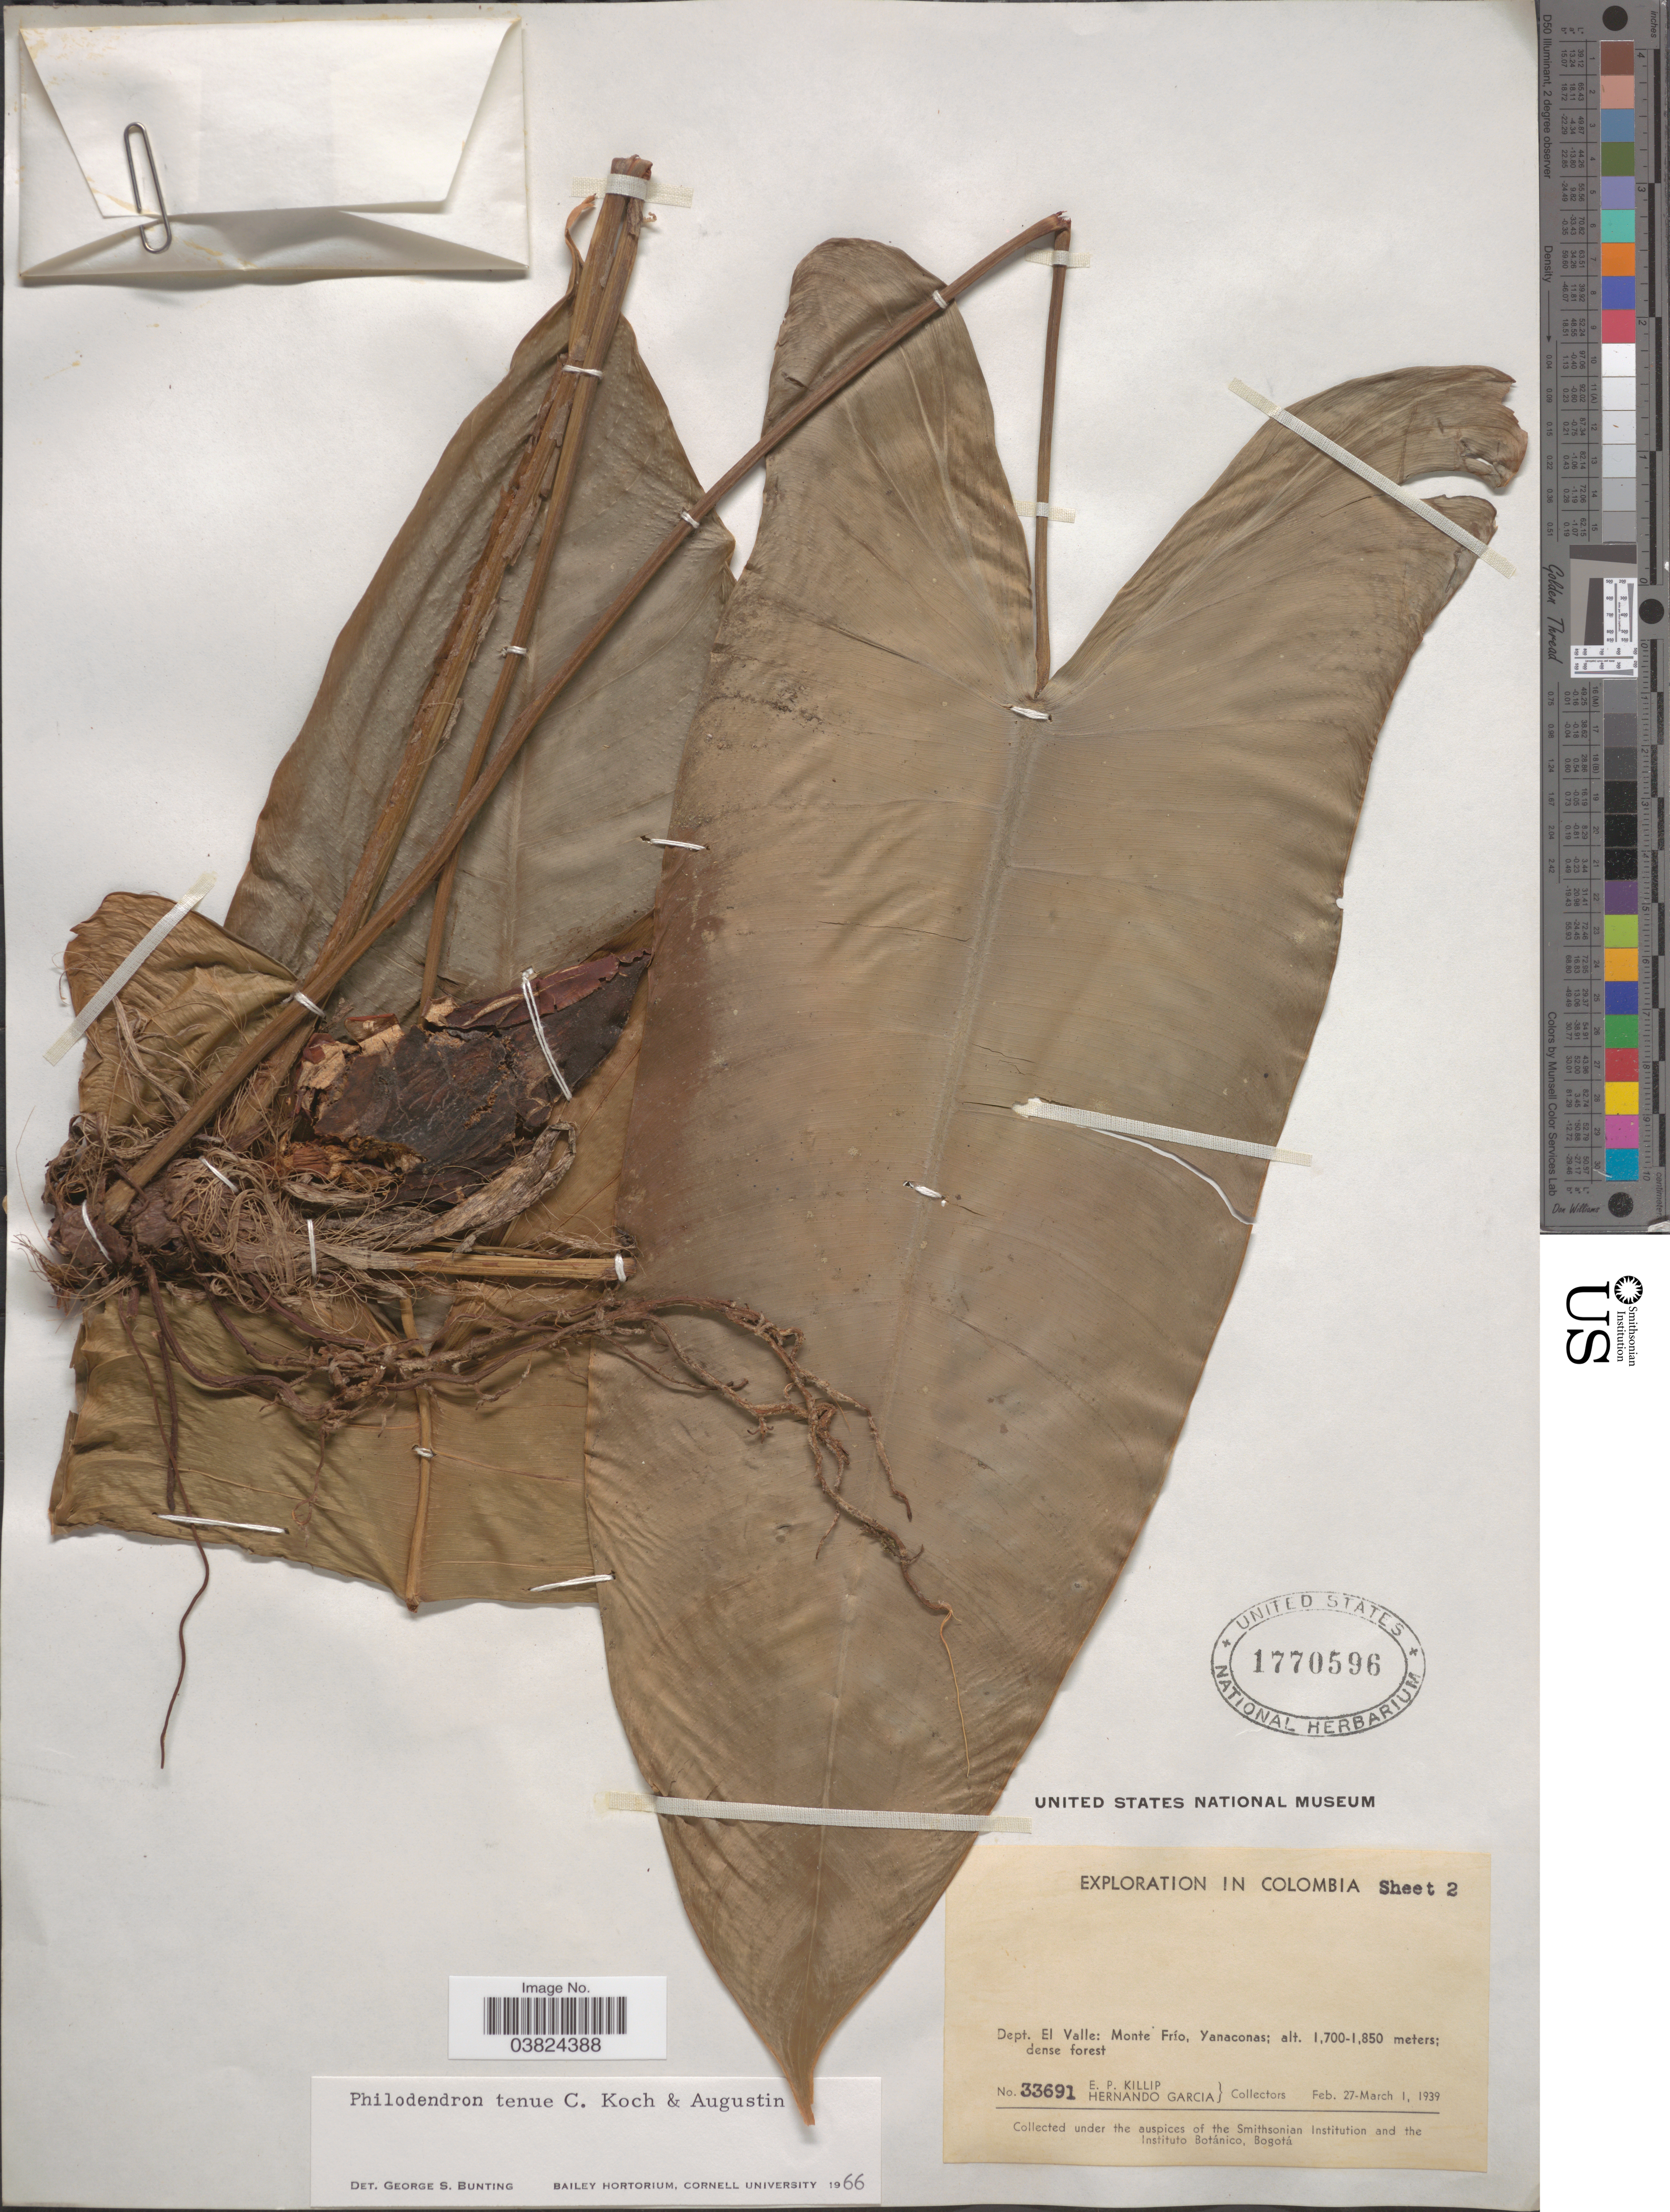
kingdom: Plantae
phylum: Tracheophyta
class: Liliopsida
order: Alismatales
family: Araceae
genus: Philodendron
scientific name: Philodendron tenue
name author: K. Koch & Augustin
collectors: E. P. Killip & H. Garcia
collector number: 33691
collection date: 1939-02-27/1939-03-01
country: Colombia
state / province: Valle del Cauca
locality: Dept. El Valle: Monte Frío, Yanaconas.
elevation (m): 1700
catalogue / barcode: US 1770596